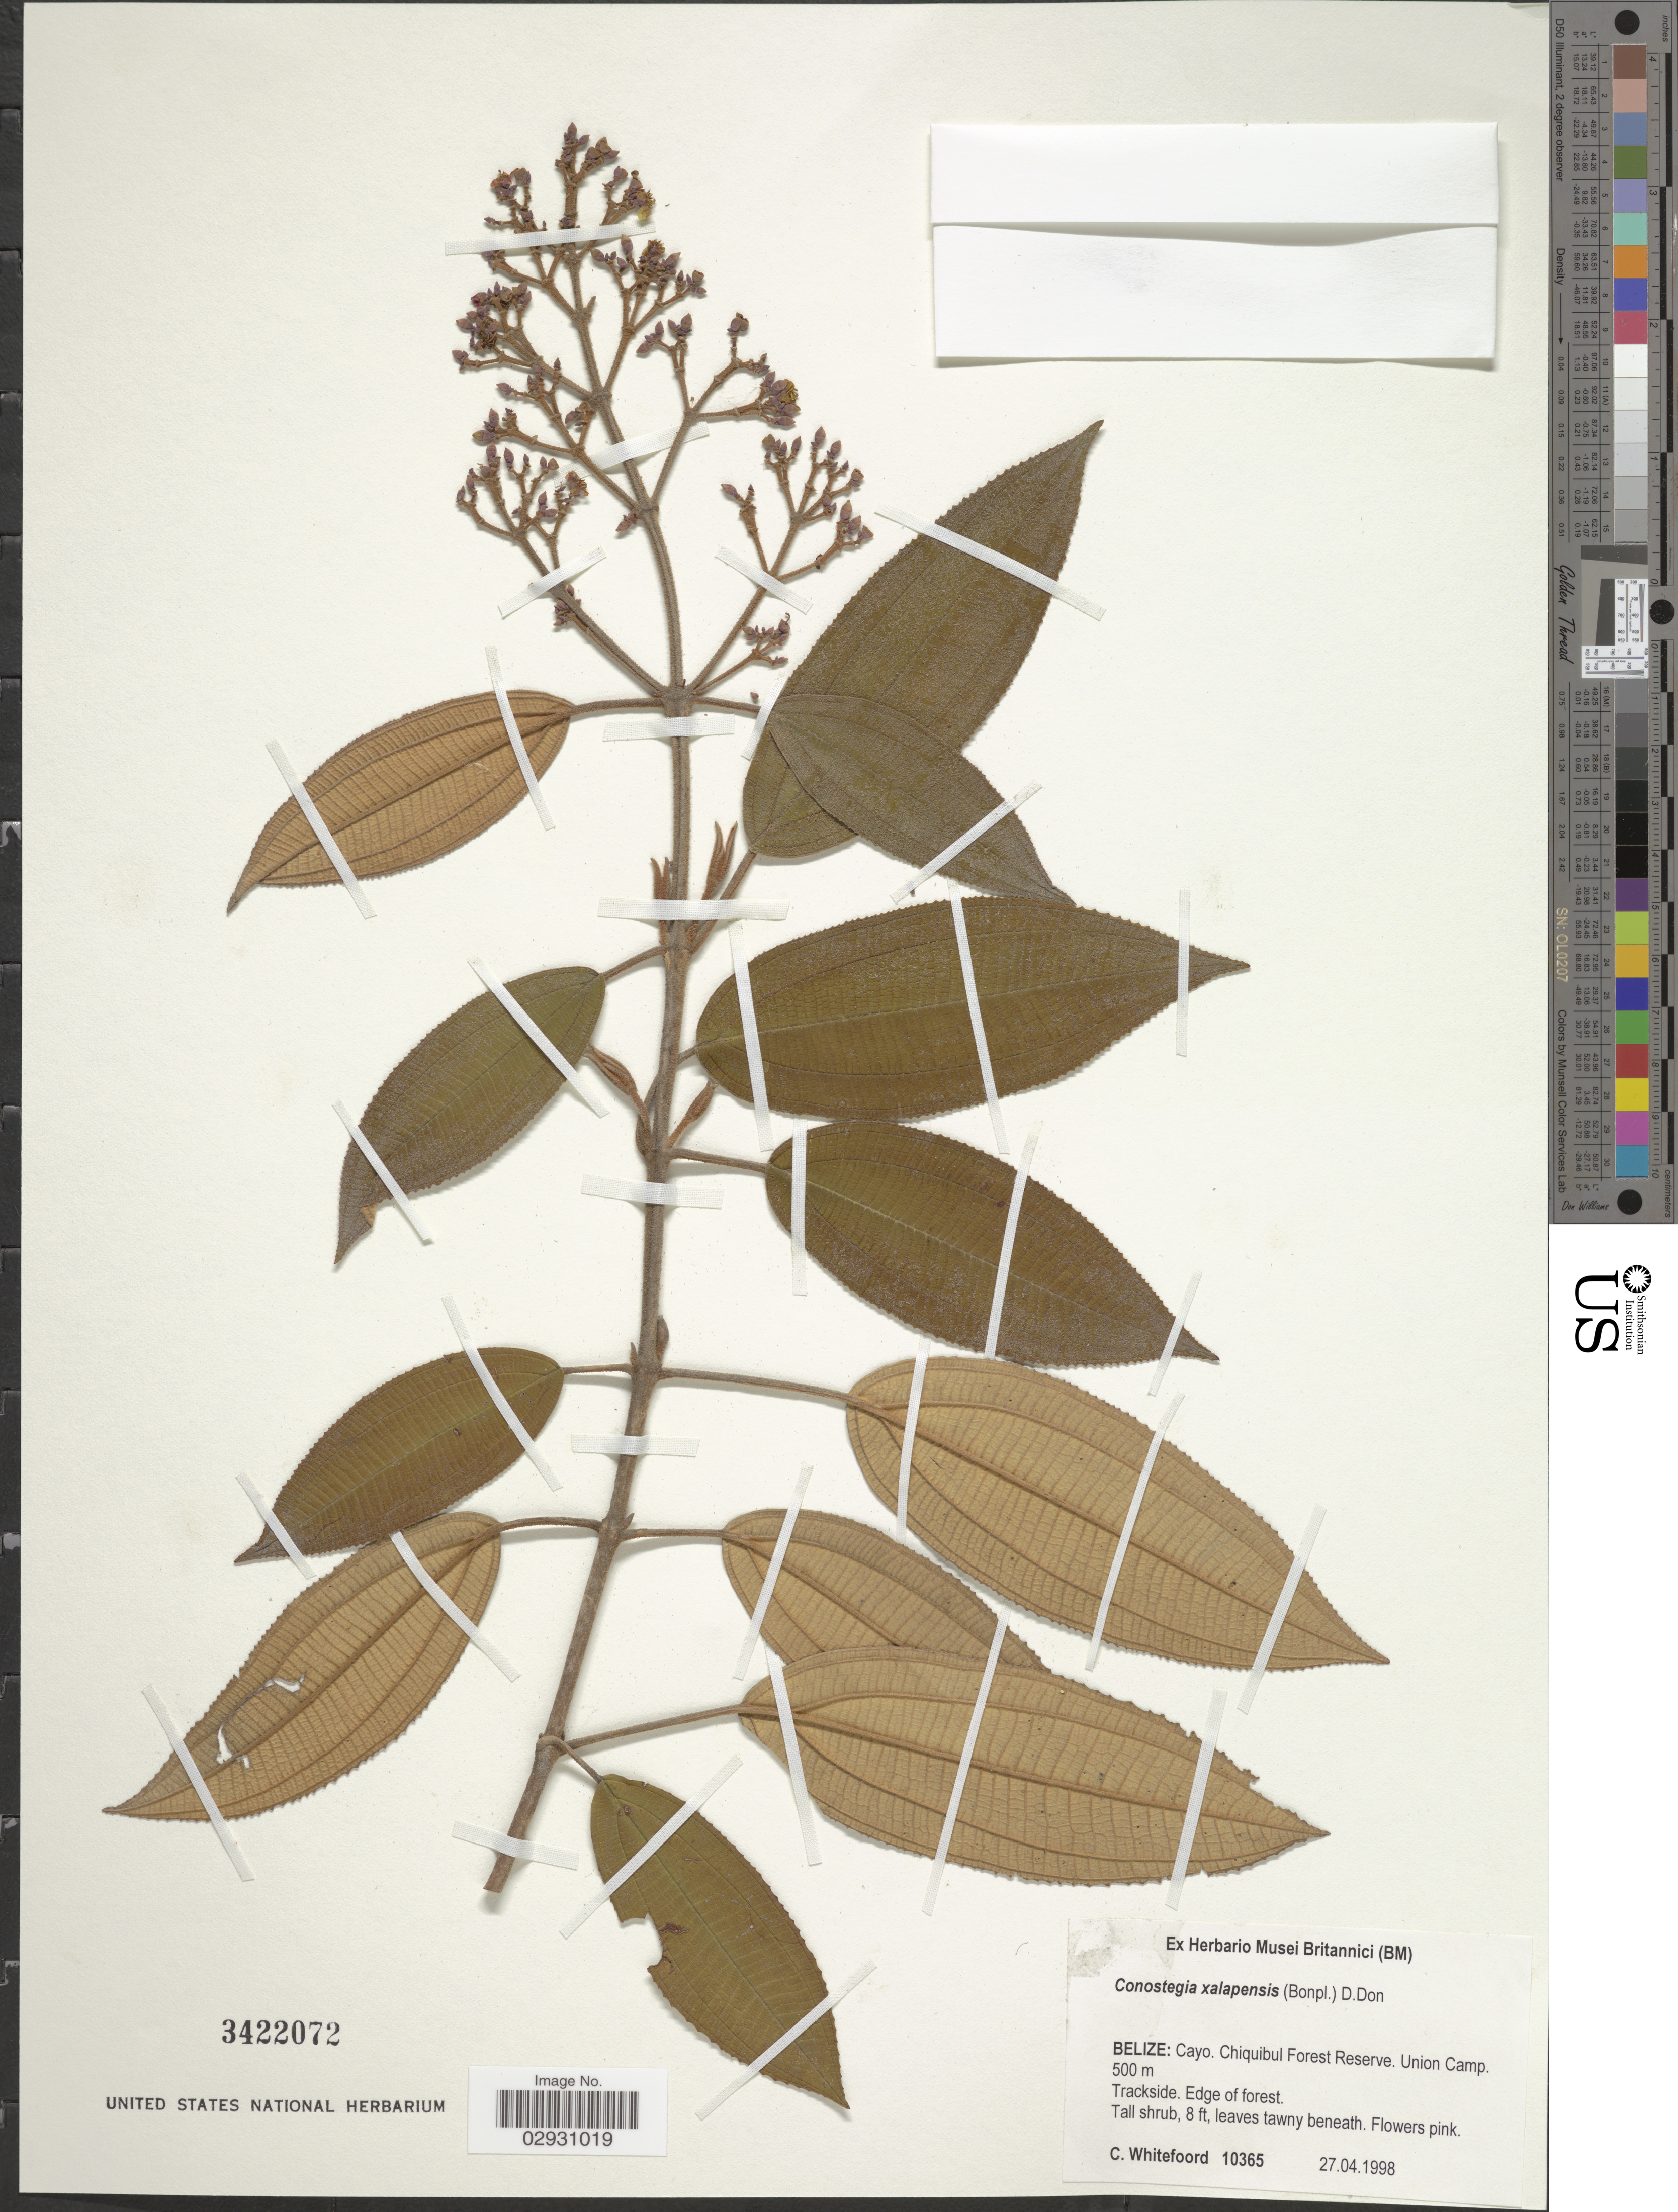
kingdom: Plantae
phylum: Tracheophyta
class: Magnoliopsida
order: Myrtales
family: Melastomataceae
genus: Conostegia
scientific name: Conostegia quadrangularis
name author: Schltdl. ex Steud.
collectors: C. Whitefoord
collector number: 10365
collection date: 1998-04-27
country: Belize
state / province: Cayo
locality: Cayo. Chiquibul Forest Reserve. Union Camp.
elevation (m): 500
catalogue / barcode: US 3422072